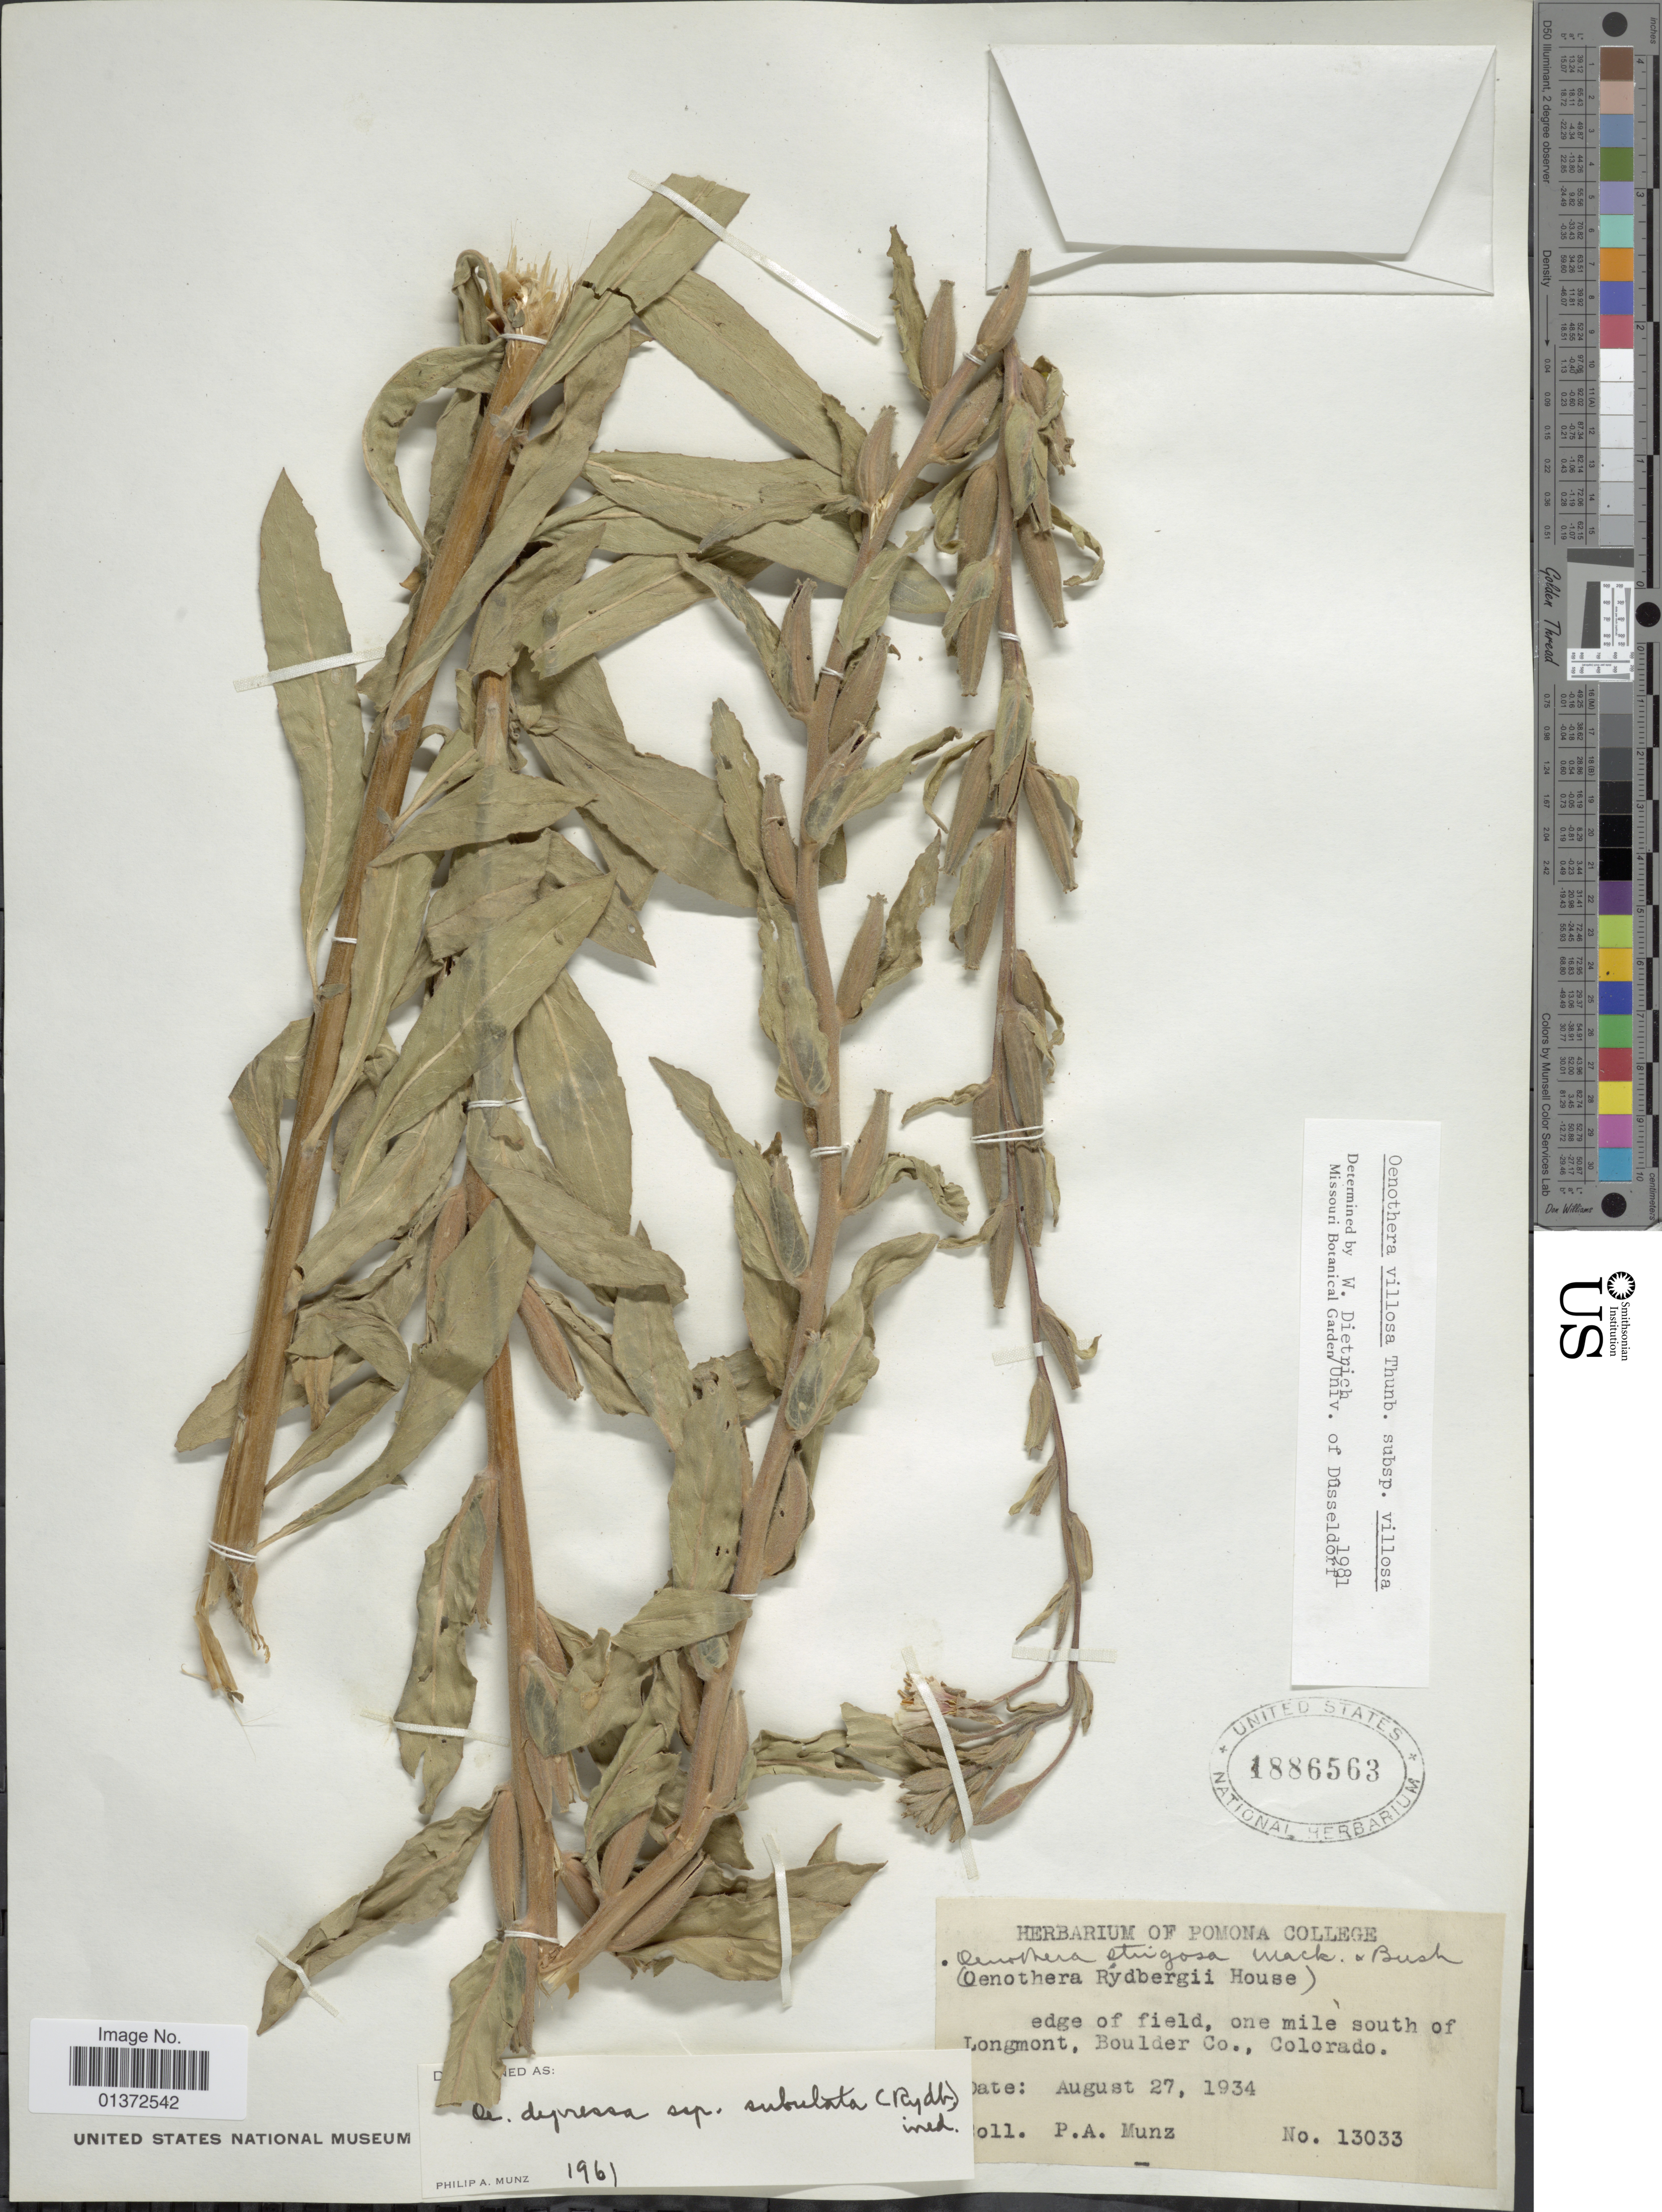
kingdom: Plantae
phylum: Tracheophyta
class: Magnoliopsida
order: Myrtales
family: Onagraceae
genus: Oenothera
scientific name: Oenothera villosa subsp. villosa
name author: Thunb.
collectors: P. A. Munz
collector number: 13033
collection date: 1934-08-27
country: United States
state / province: Colorado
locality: One mile south of Longmont, Boulder Co.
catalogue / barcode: US 1886563